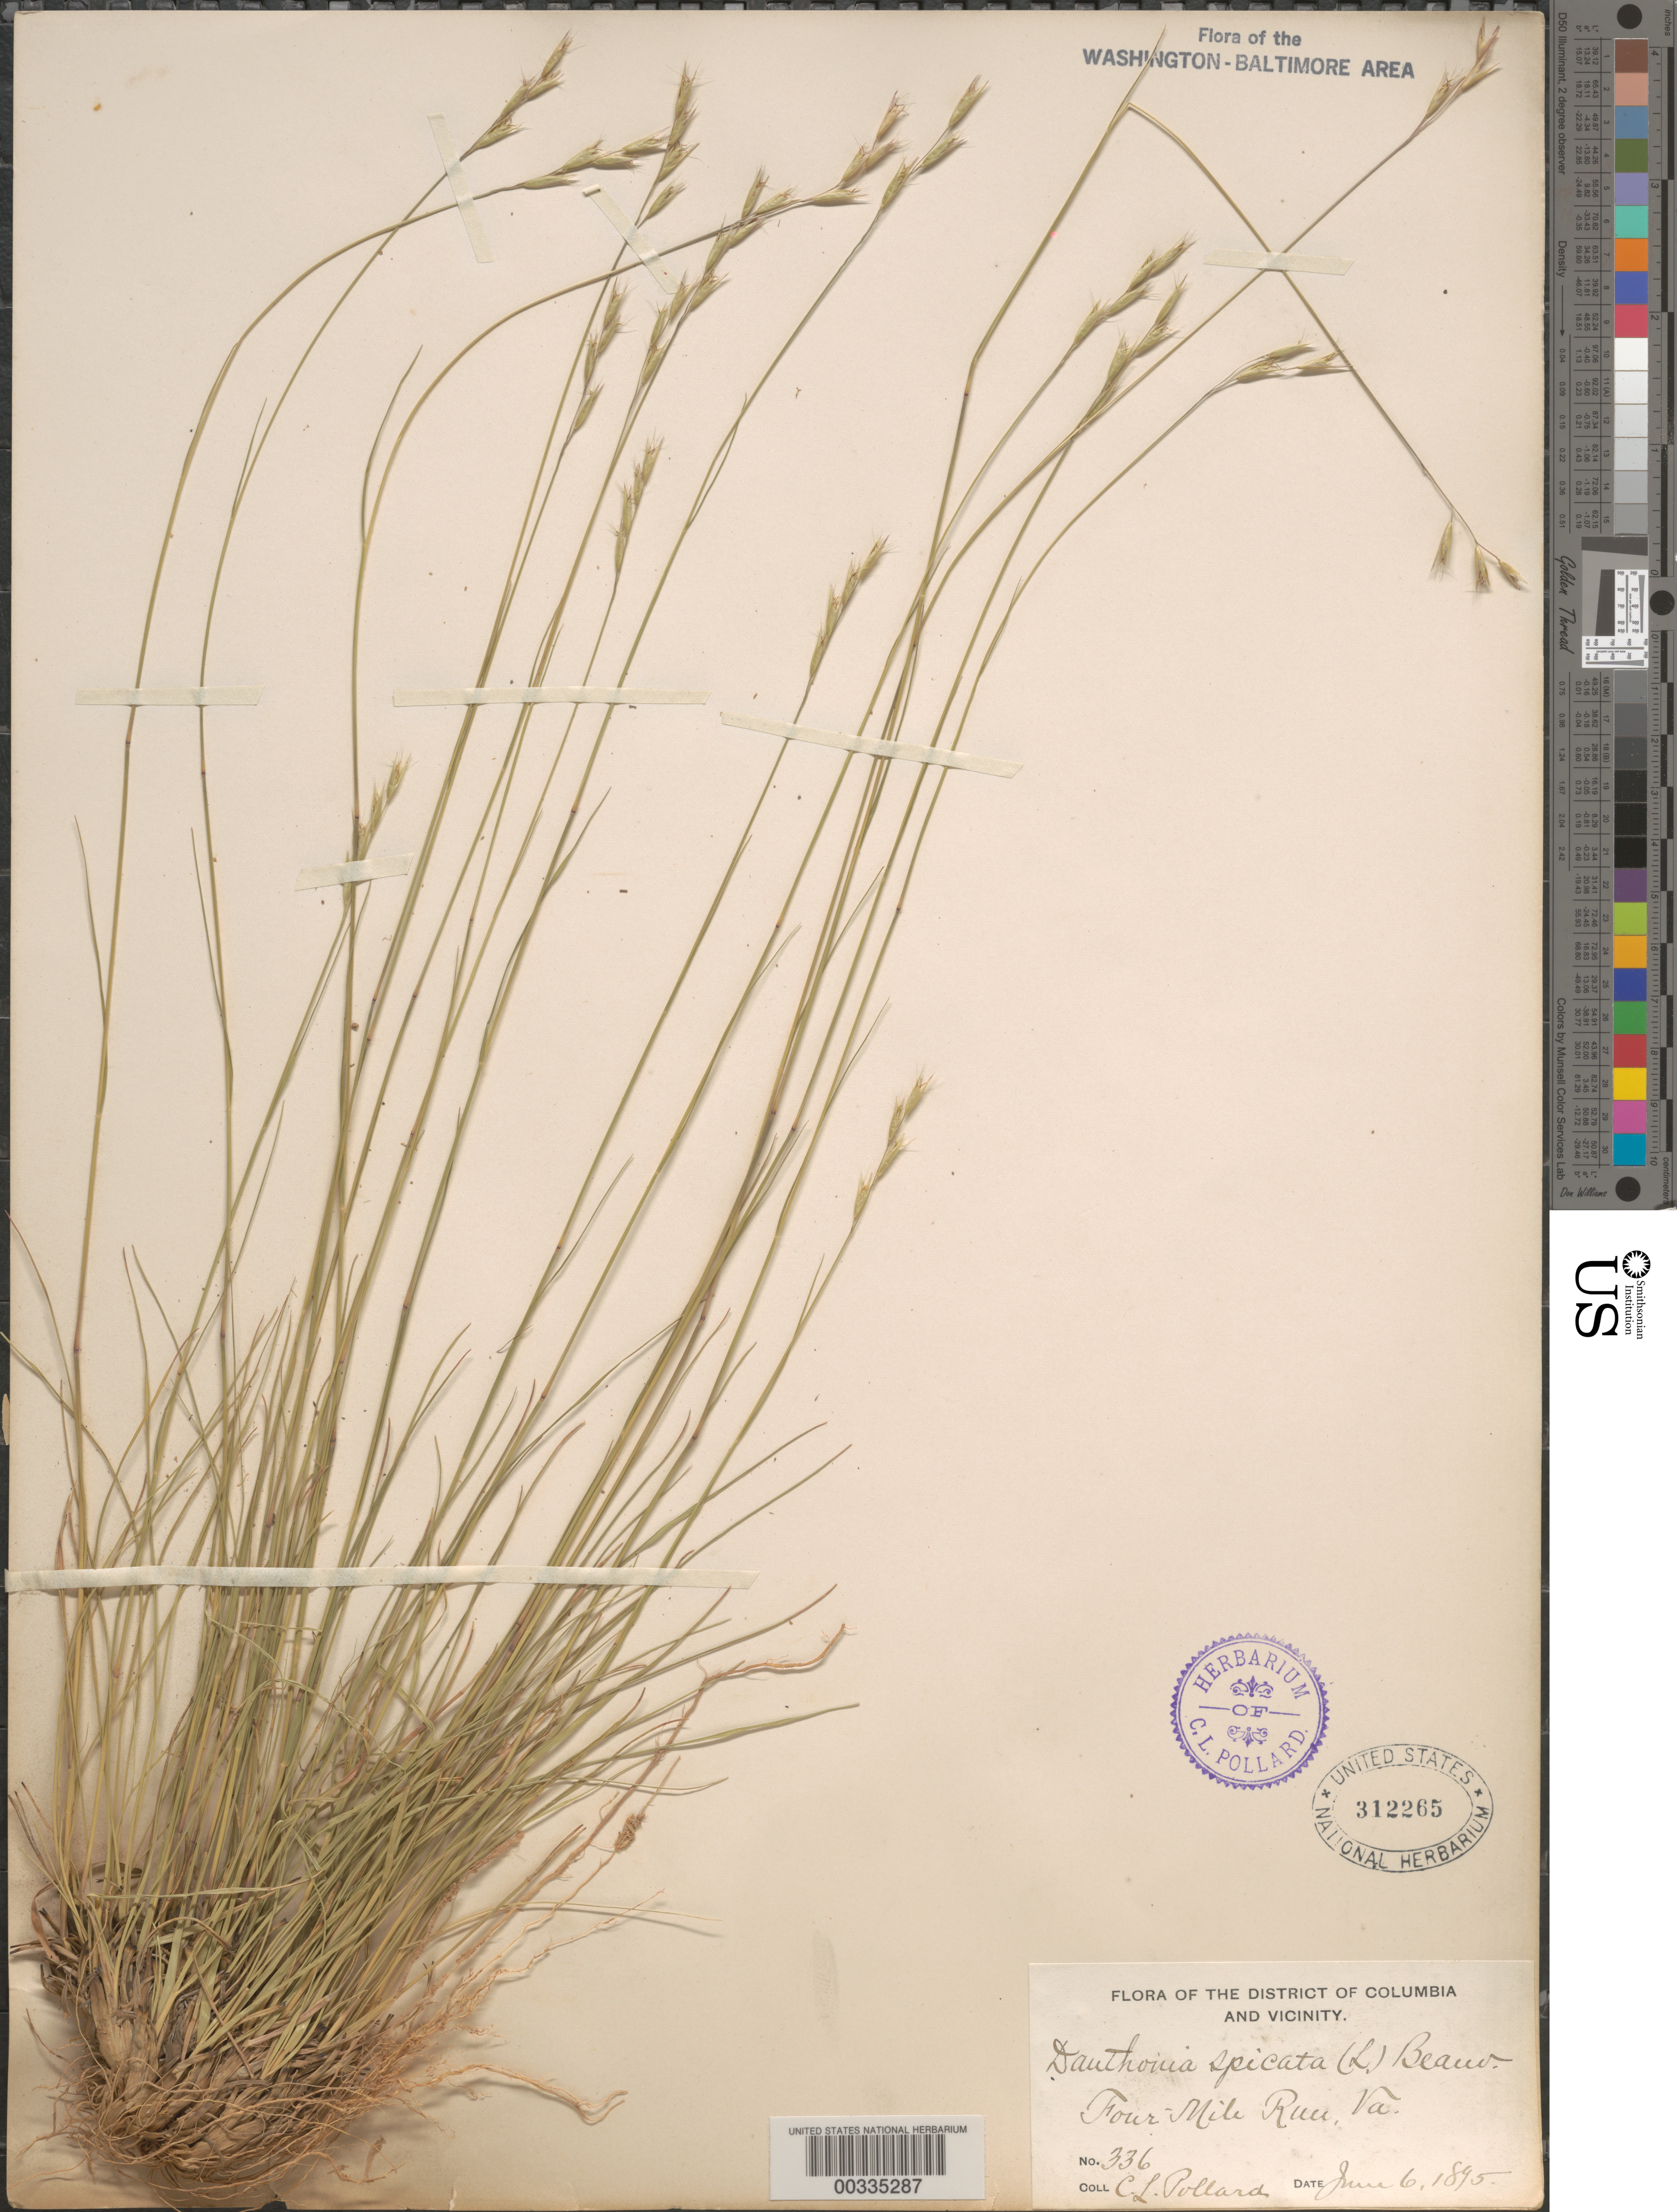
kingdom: Plantae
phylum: Tracheophyta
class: Liliopsida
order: Poales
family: Poaceae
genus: Danthonia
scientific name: Danthonia spicata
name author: (L.) P. Beauv. ex Roem. & Schult.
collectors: C. L. Pollard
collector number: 336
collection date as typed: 06 Jun 1895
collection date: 1895-06-06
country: United States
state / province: Virginia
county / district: Arlington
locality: Four Mile Run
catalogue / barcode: US 312265